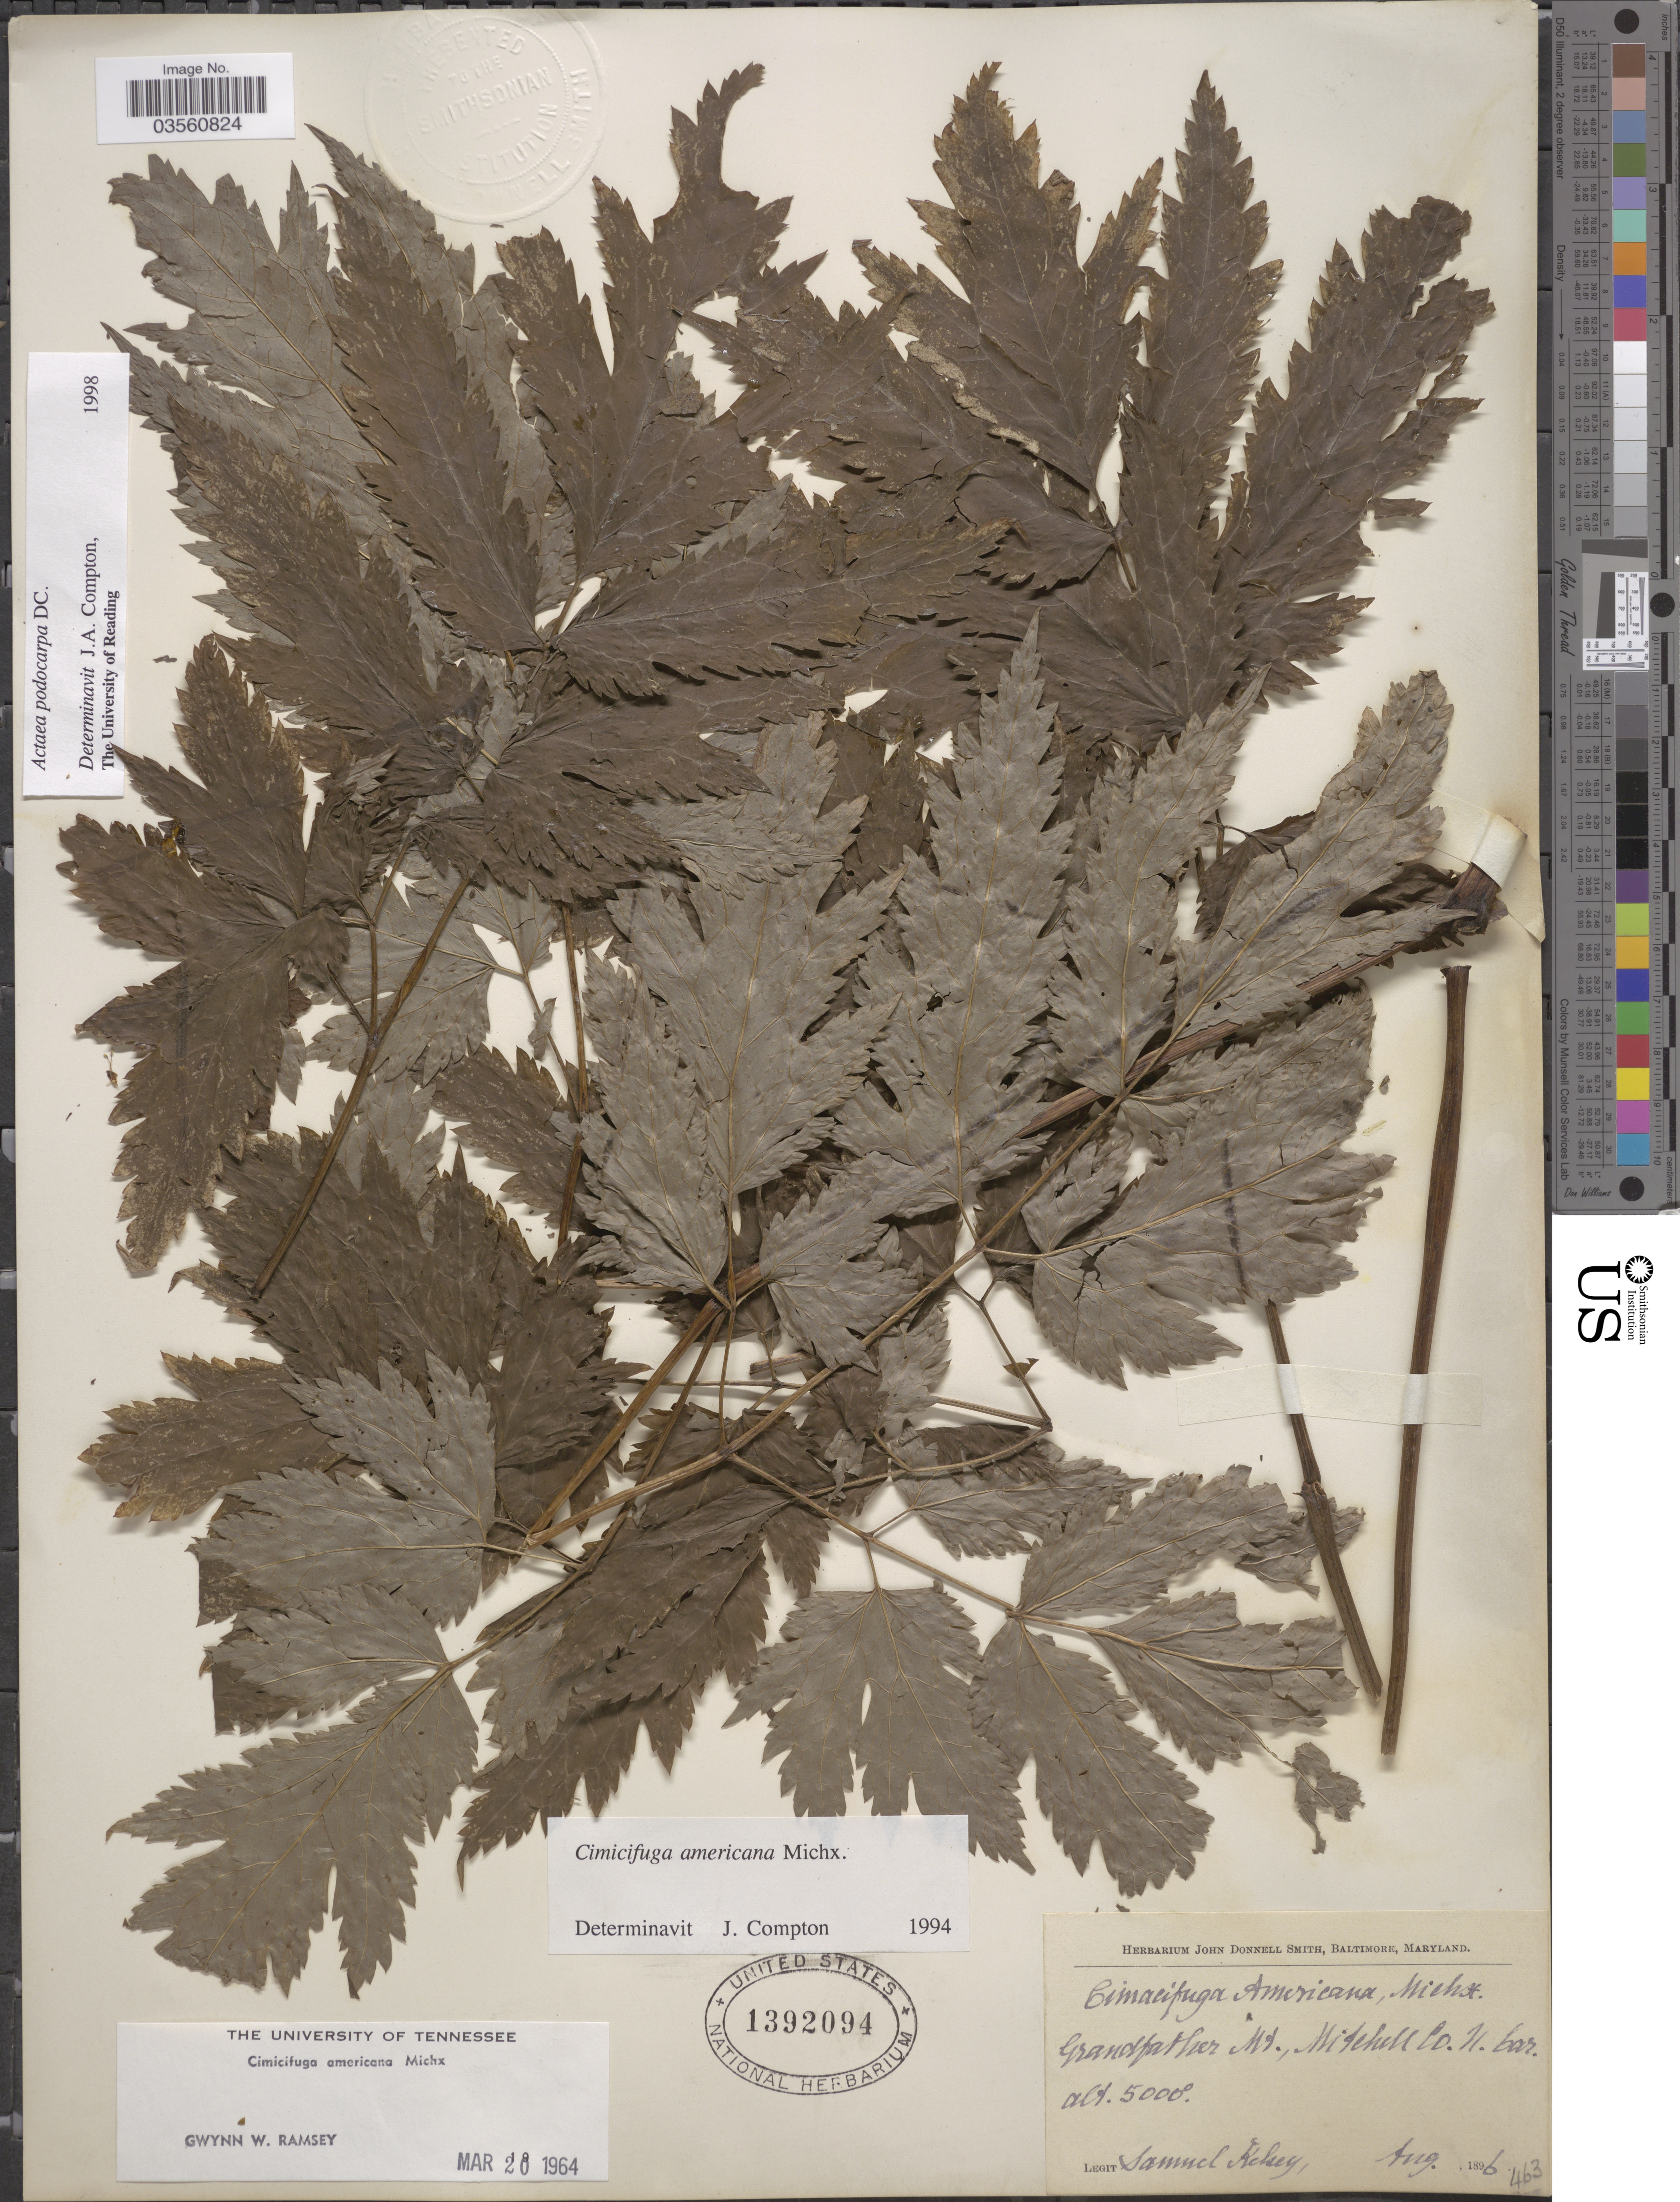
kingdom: Plantae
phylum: Tracheophyta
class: Magnoliopsida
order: Ranunculales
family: Ranunculaceae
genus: Actaea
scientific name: Actaea podocarpa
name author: DC.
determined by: Compton, J. A.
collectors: S. Kelsey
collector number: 463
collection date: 1896-08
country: United States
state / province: North Carolina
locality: Grandfather Mt., Mitchell Co.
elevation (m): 1524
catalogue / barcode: US 1392094